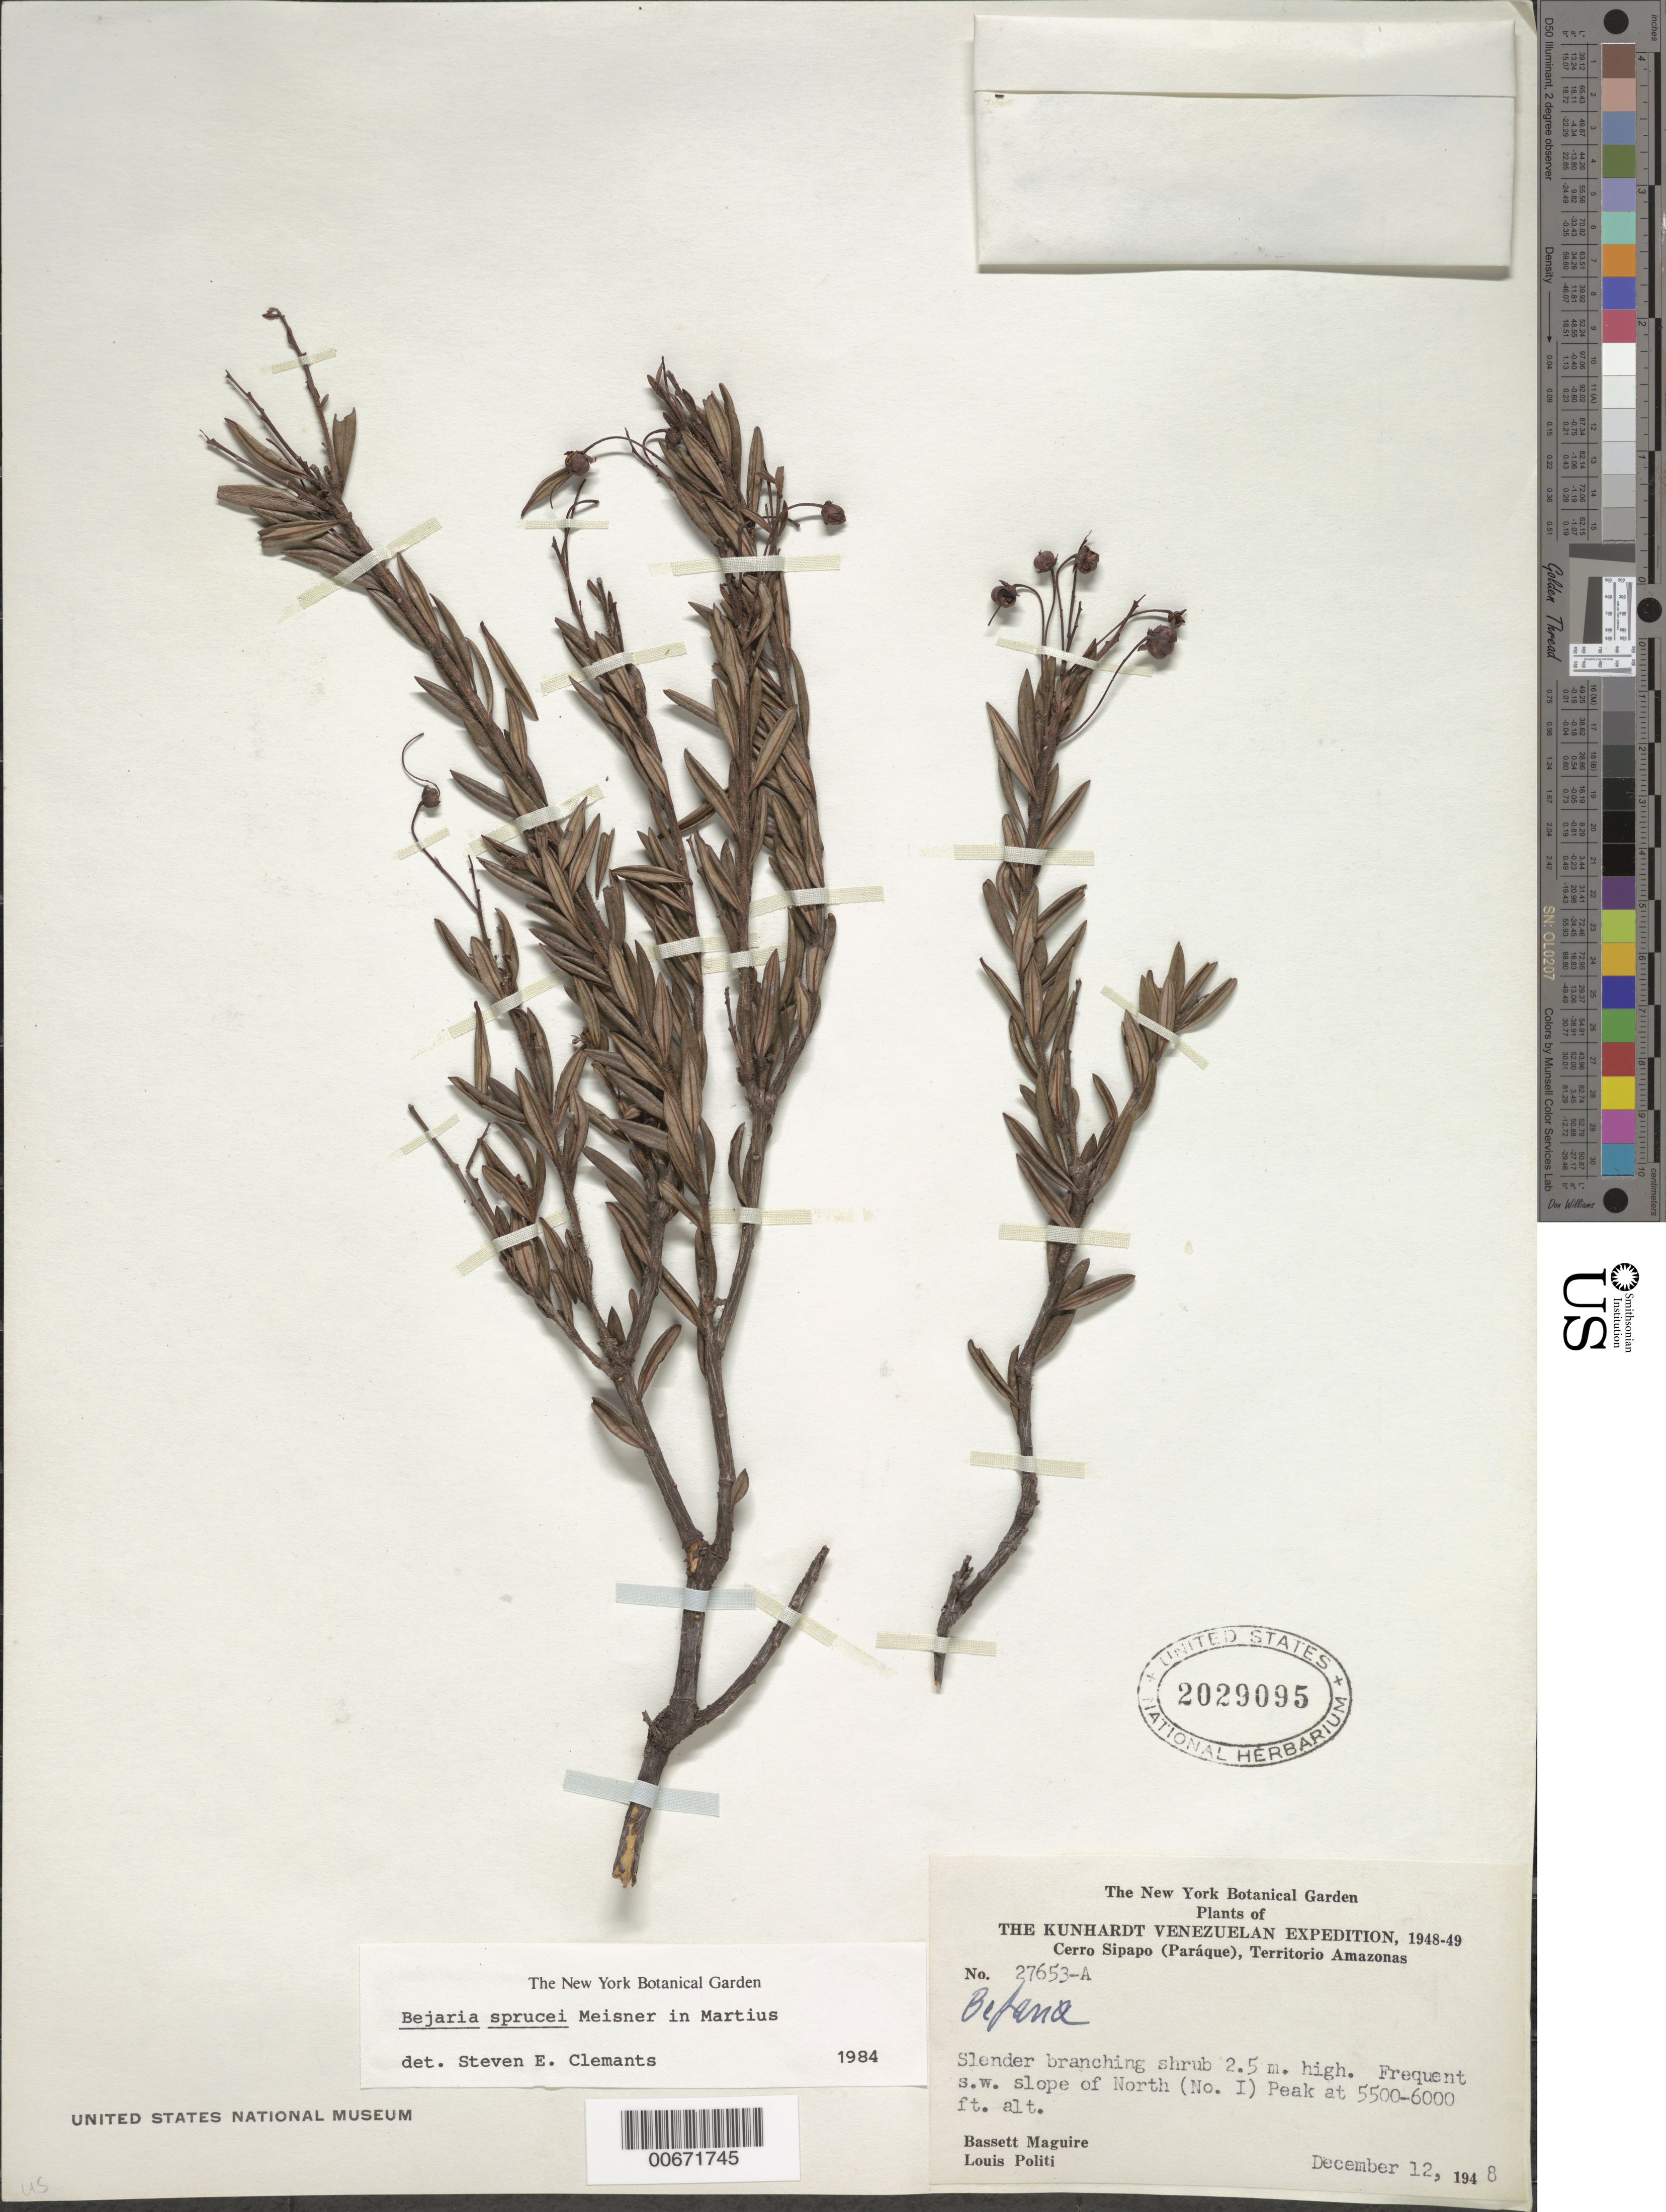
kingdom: Plantae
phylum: Tracheophyta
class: Magnoliopsida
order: Ericales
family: Ericaceae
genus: Bejaria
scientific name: Bejaria sprucei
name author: Meisn.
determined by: Clemants, S. E.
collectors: B. Maguire & L. Politi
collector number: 27653 A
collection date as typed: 12-Dec-48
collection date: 1948-12-12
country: Venezuela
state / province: Amazonas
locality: Cerro Sipapo (Paráque), North Peak I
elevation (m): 1650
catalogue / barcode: US 2029095